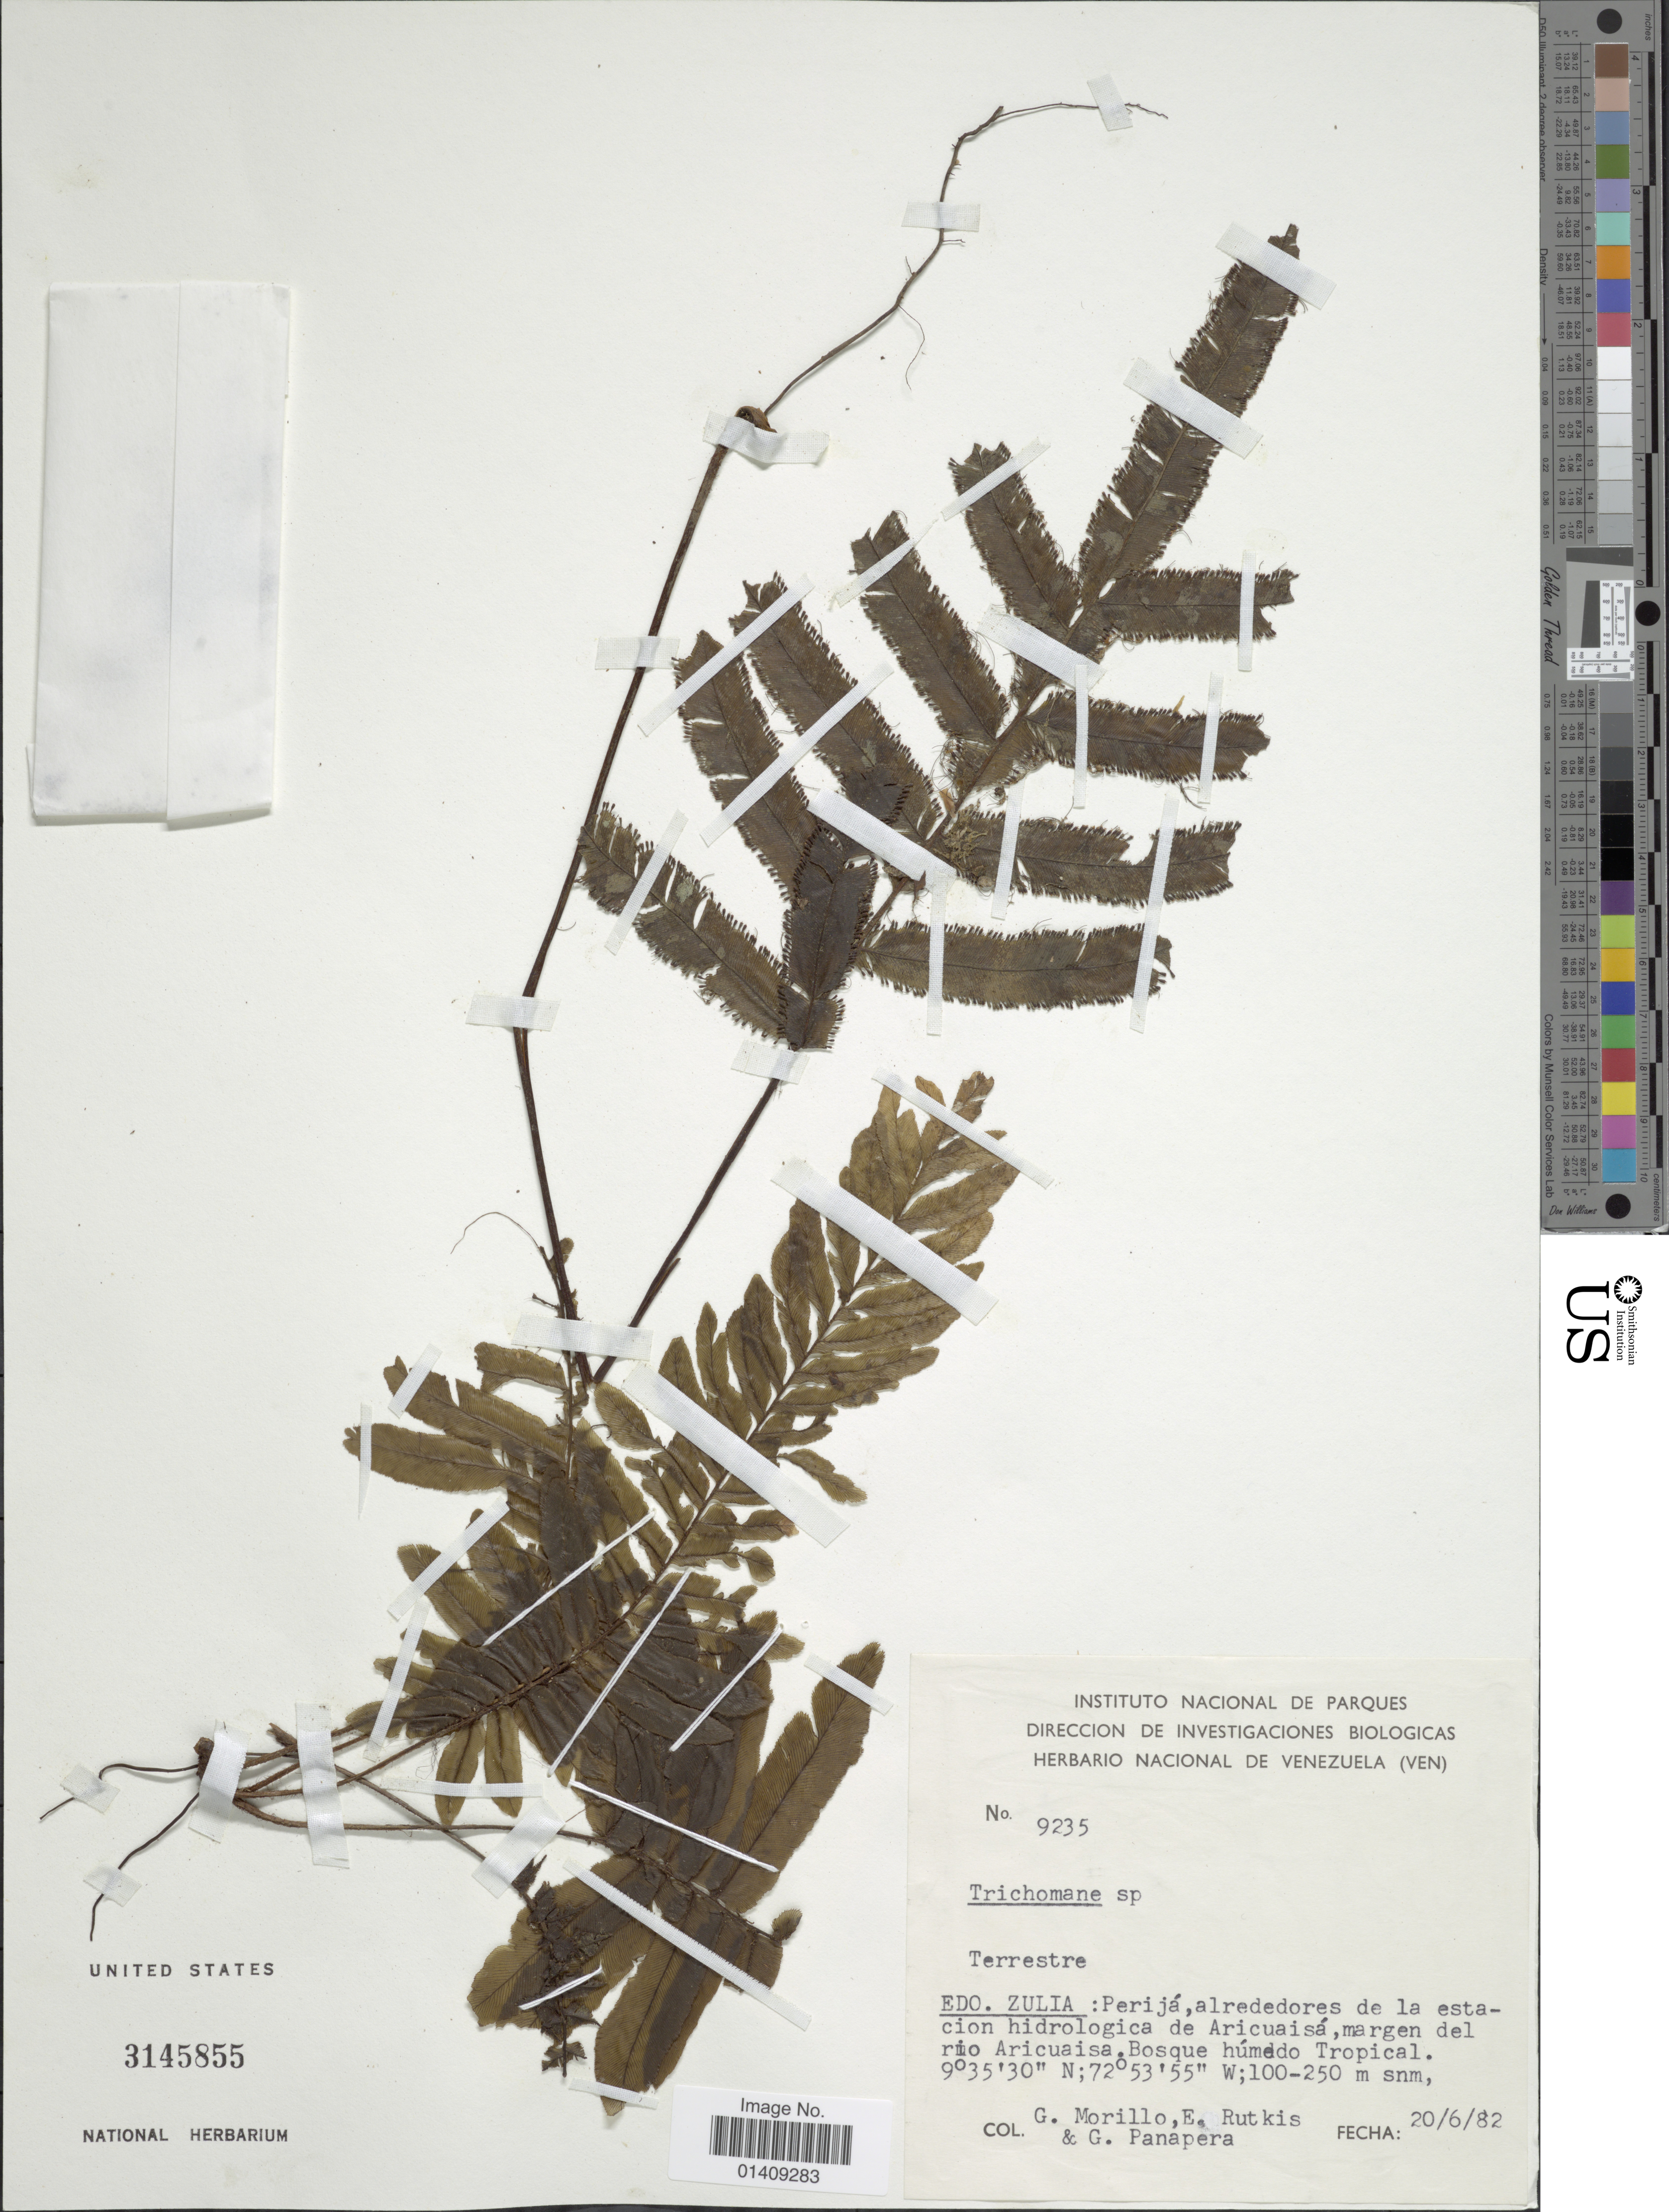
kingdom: Plantae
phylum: Tracheophyta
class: Polypodiopsida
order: Hymenophyllales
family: Hymenophyllaceae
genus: Trichomanes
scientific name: Trichomanes pinnatum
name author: Hedw.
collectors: G. Morillo, E. Rutkis & G. Panapera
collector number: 9235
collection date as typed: Transcribed d/m/y: 20/6/82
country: Venezuela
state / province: Zulia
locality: Edo. Zulia: Perijka alrededores de la estacion hidrologica de Aricuasa margem del rio Aricuaisa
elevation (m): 100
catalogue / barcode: US 3145855